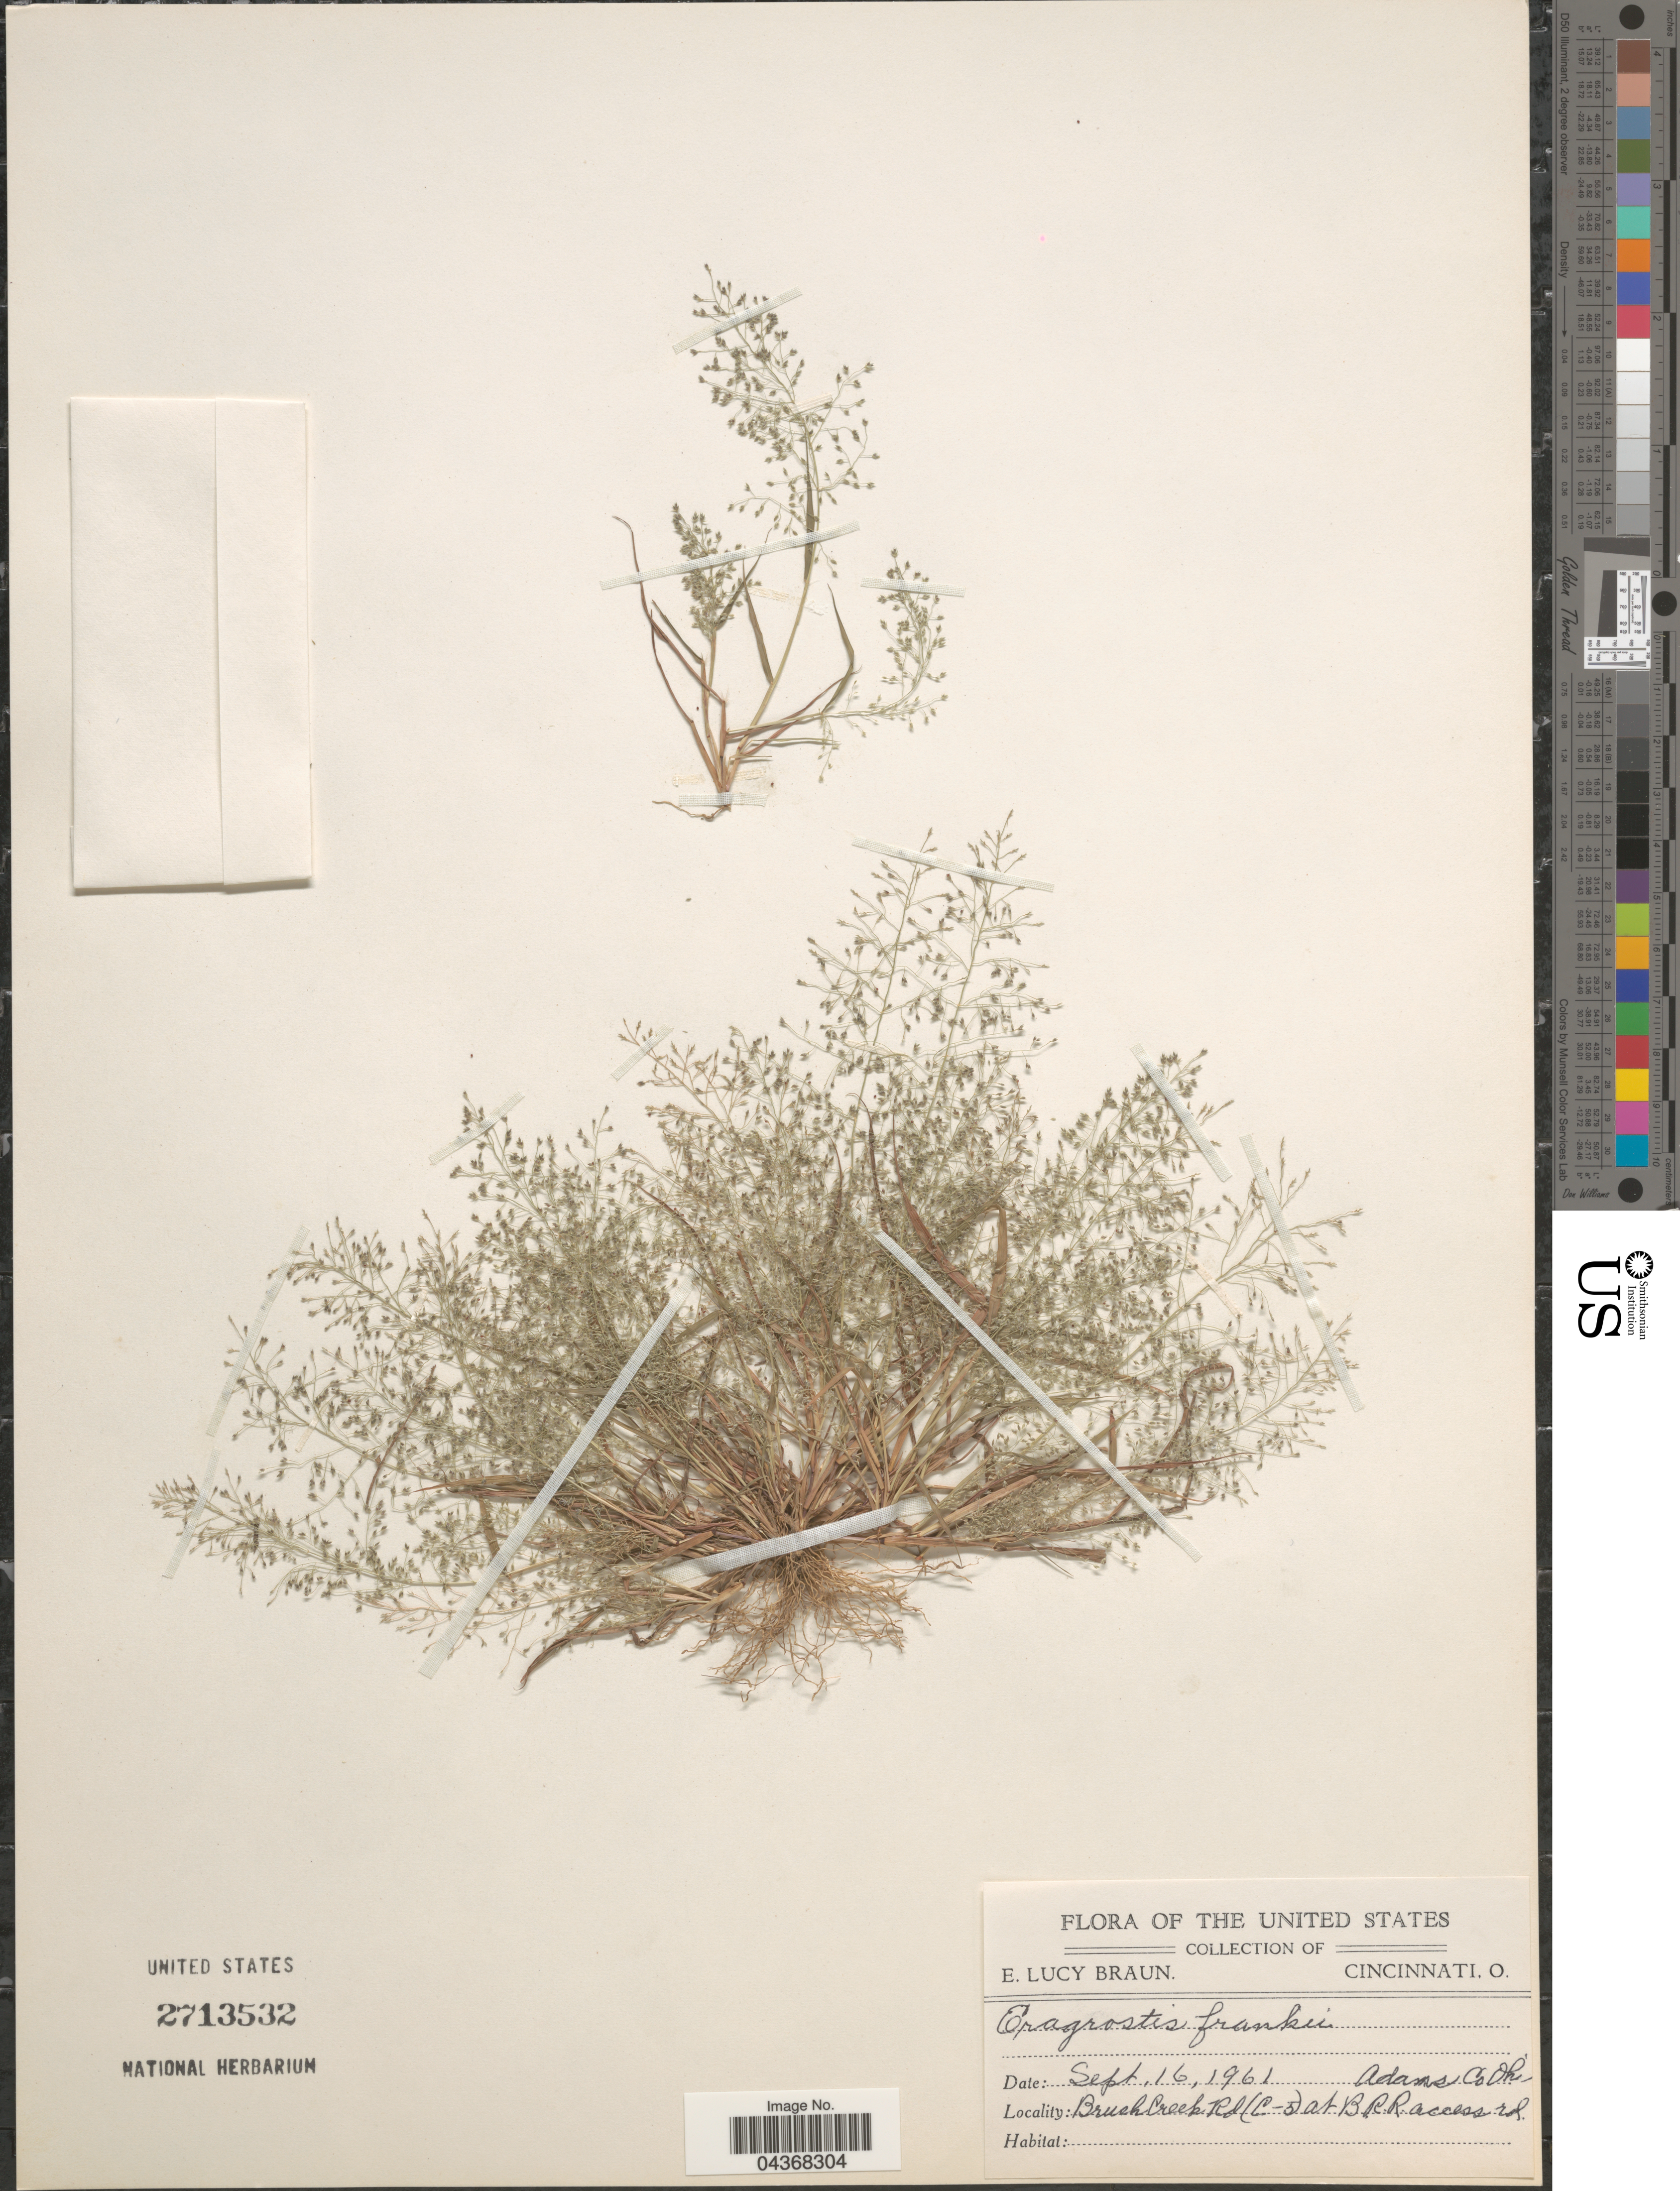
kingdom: Plantae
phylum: Tracheophyta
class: Liliopsida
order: Poales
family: Poaceae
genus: Eragrostis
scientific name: Eragrostis frankii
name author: C.A. Mey. ex Steud.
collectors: E. L. Braun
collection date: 1961-09-16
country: United States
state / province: Ohio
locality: Adams Co. Brush Creek Rd (C-5) at B R. R. access rd.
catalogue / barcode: US 2713532